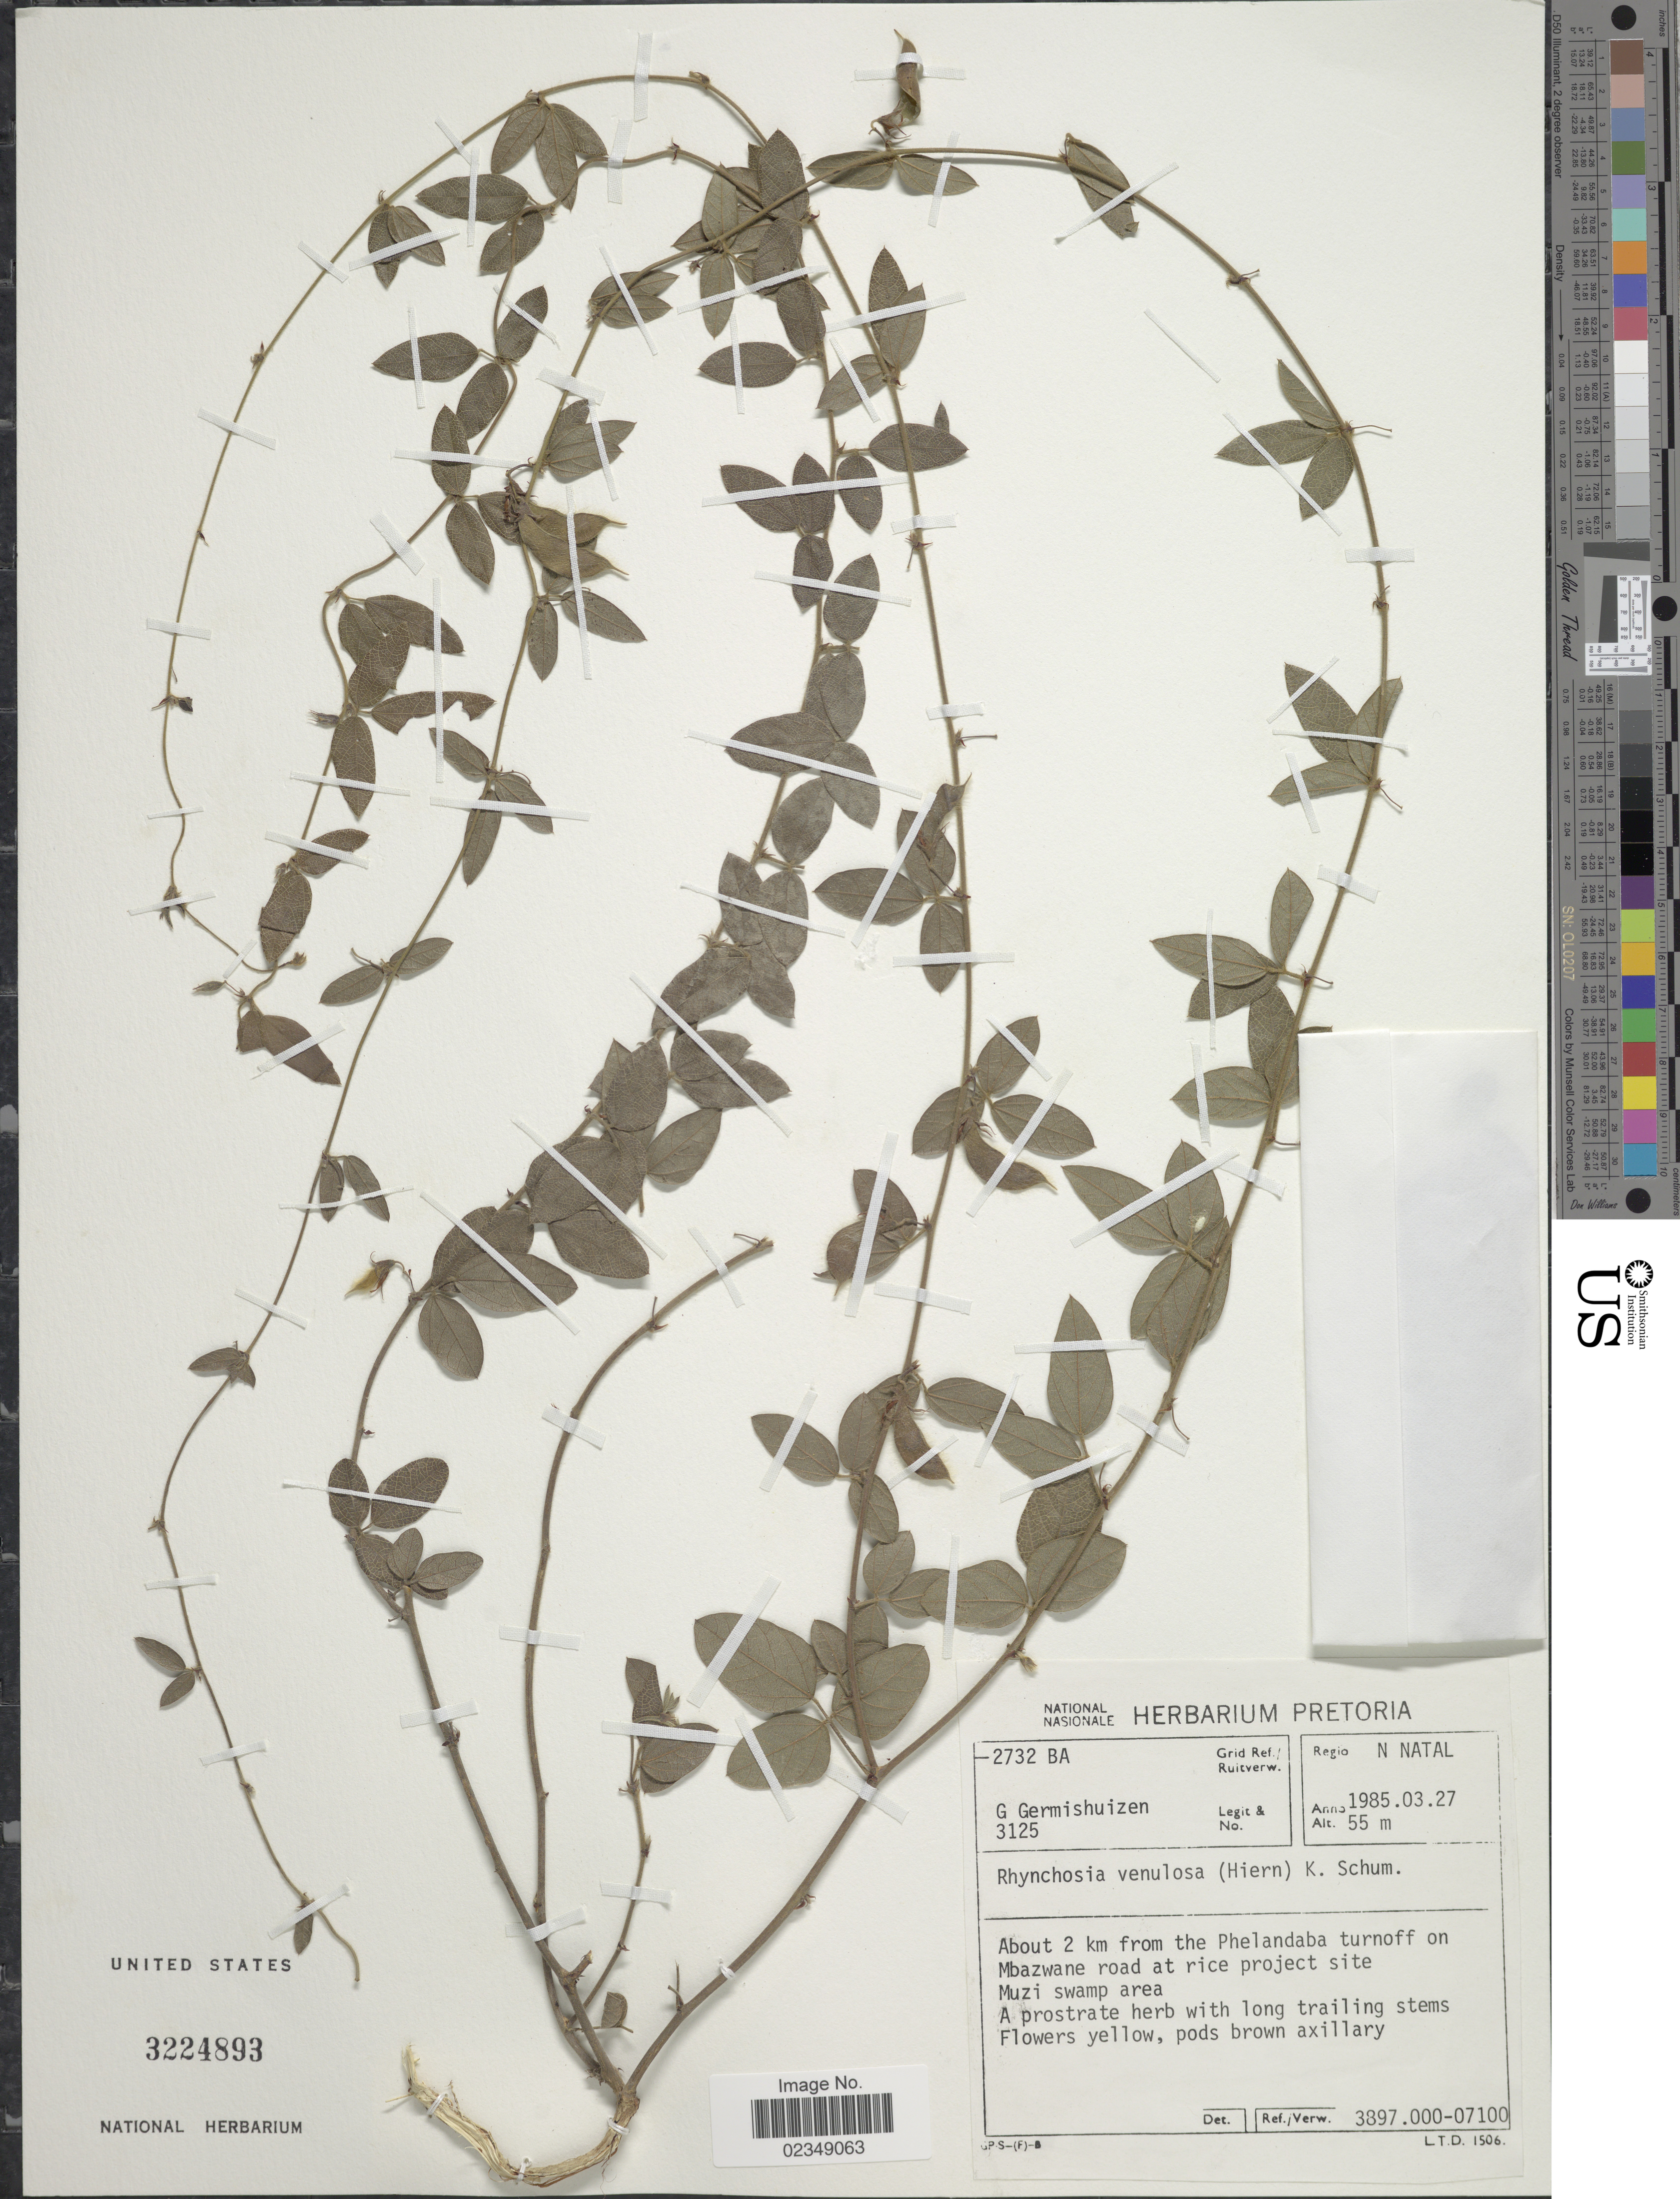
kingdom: Plantae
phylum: Tracheophyta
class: Magnoliopsida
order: Fabales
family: Fabaceae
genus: Rhynchosia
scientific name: Rhynchosia venulosa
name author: K. Schum.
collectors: G. Germishuizen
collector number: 3125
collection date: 1985-03-27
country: South Africa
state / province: KwaZulu-Natal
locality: Regio N Natal, about 2 km from the Phelandaba turnoff on Mbazwabe road at rice project site Muzi swamp area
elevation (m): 55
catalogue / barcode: US 3224893